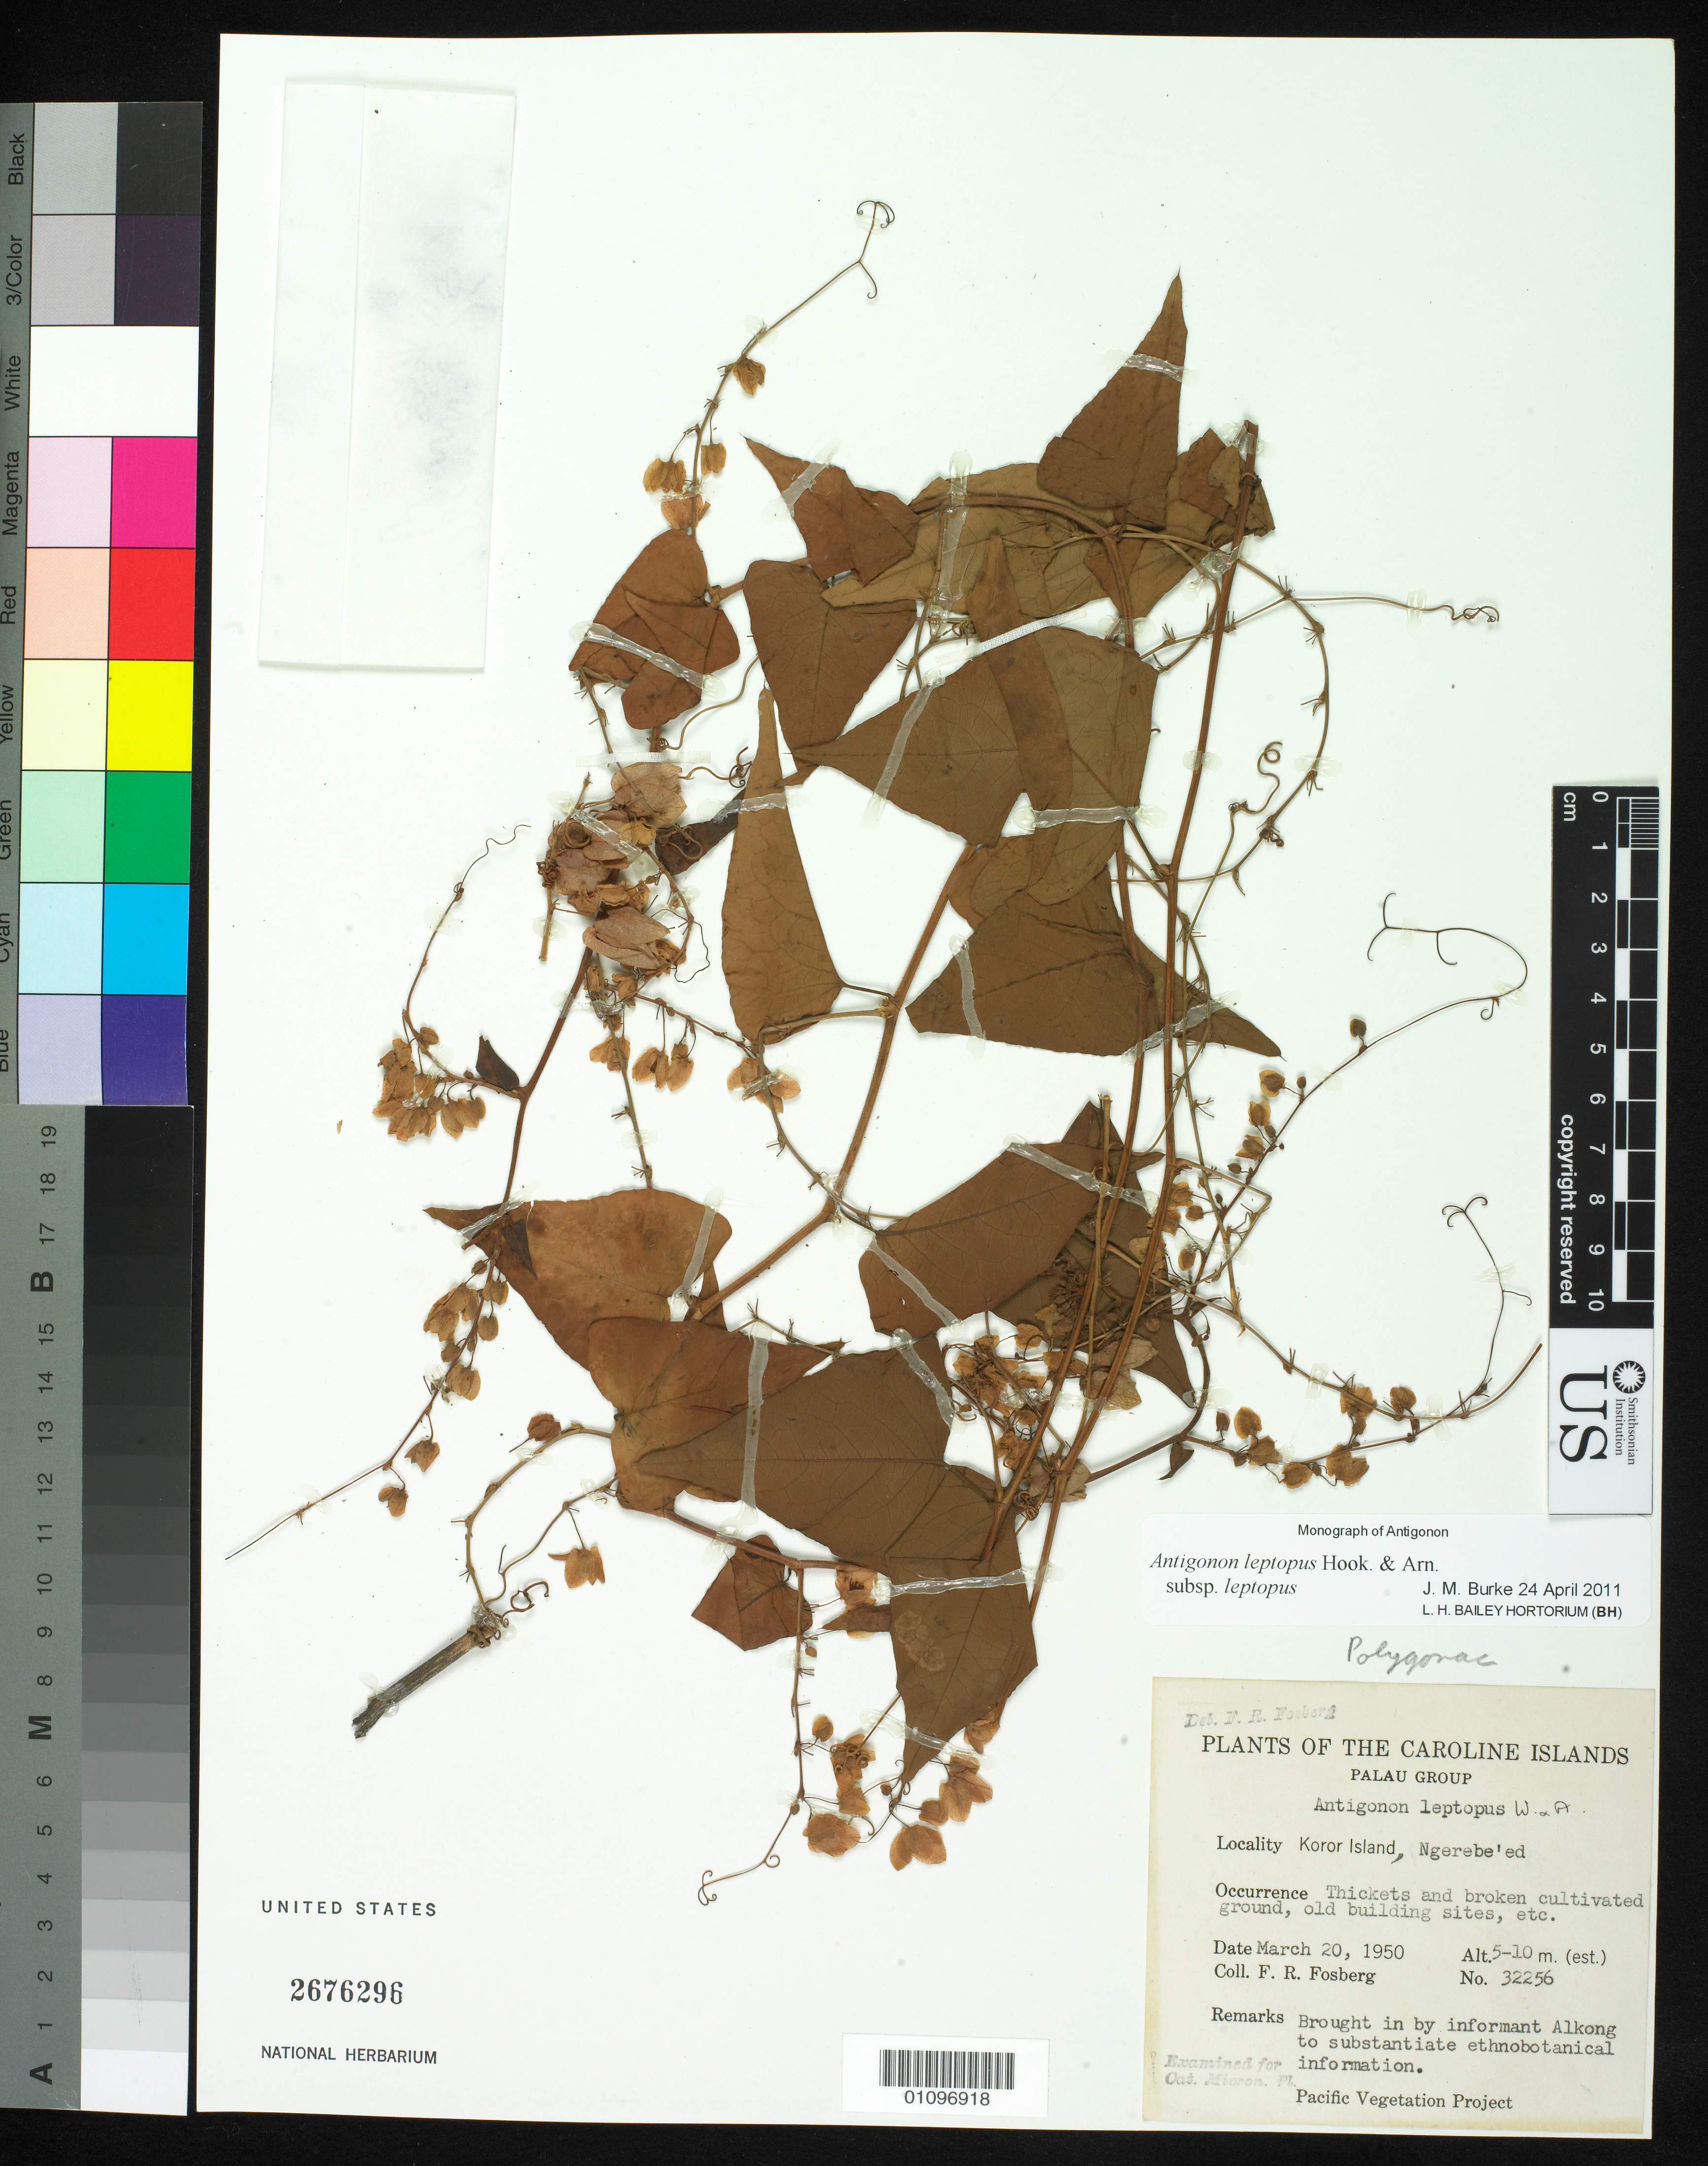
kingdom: Plantae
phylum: Tracheophyta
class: Magnoliopsida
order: Caryophyllales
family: Polygonaceae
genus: Antigonon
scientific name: Antigonon leptopus subsp. leptopus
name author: Hook. & Arn.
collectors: F. R. Fosberg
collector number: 32256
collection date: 1950-03-20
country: Palau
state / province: Koror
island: Oreor [Koror]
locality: Ngerebe'ed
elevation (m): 5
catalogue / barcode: US 2676296